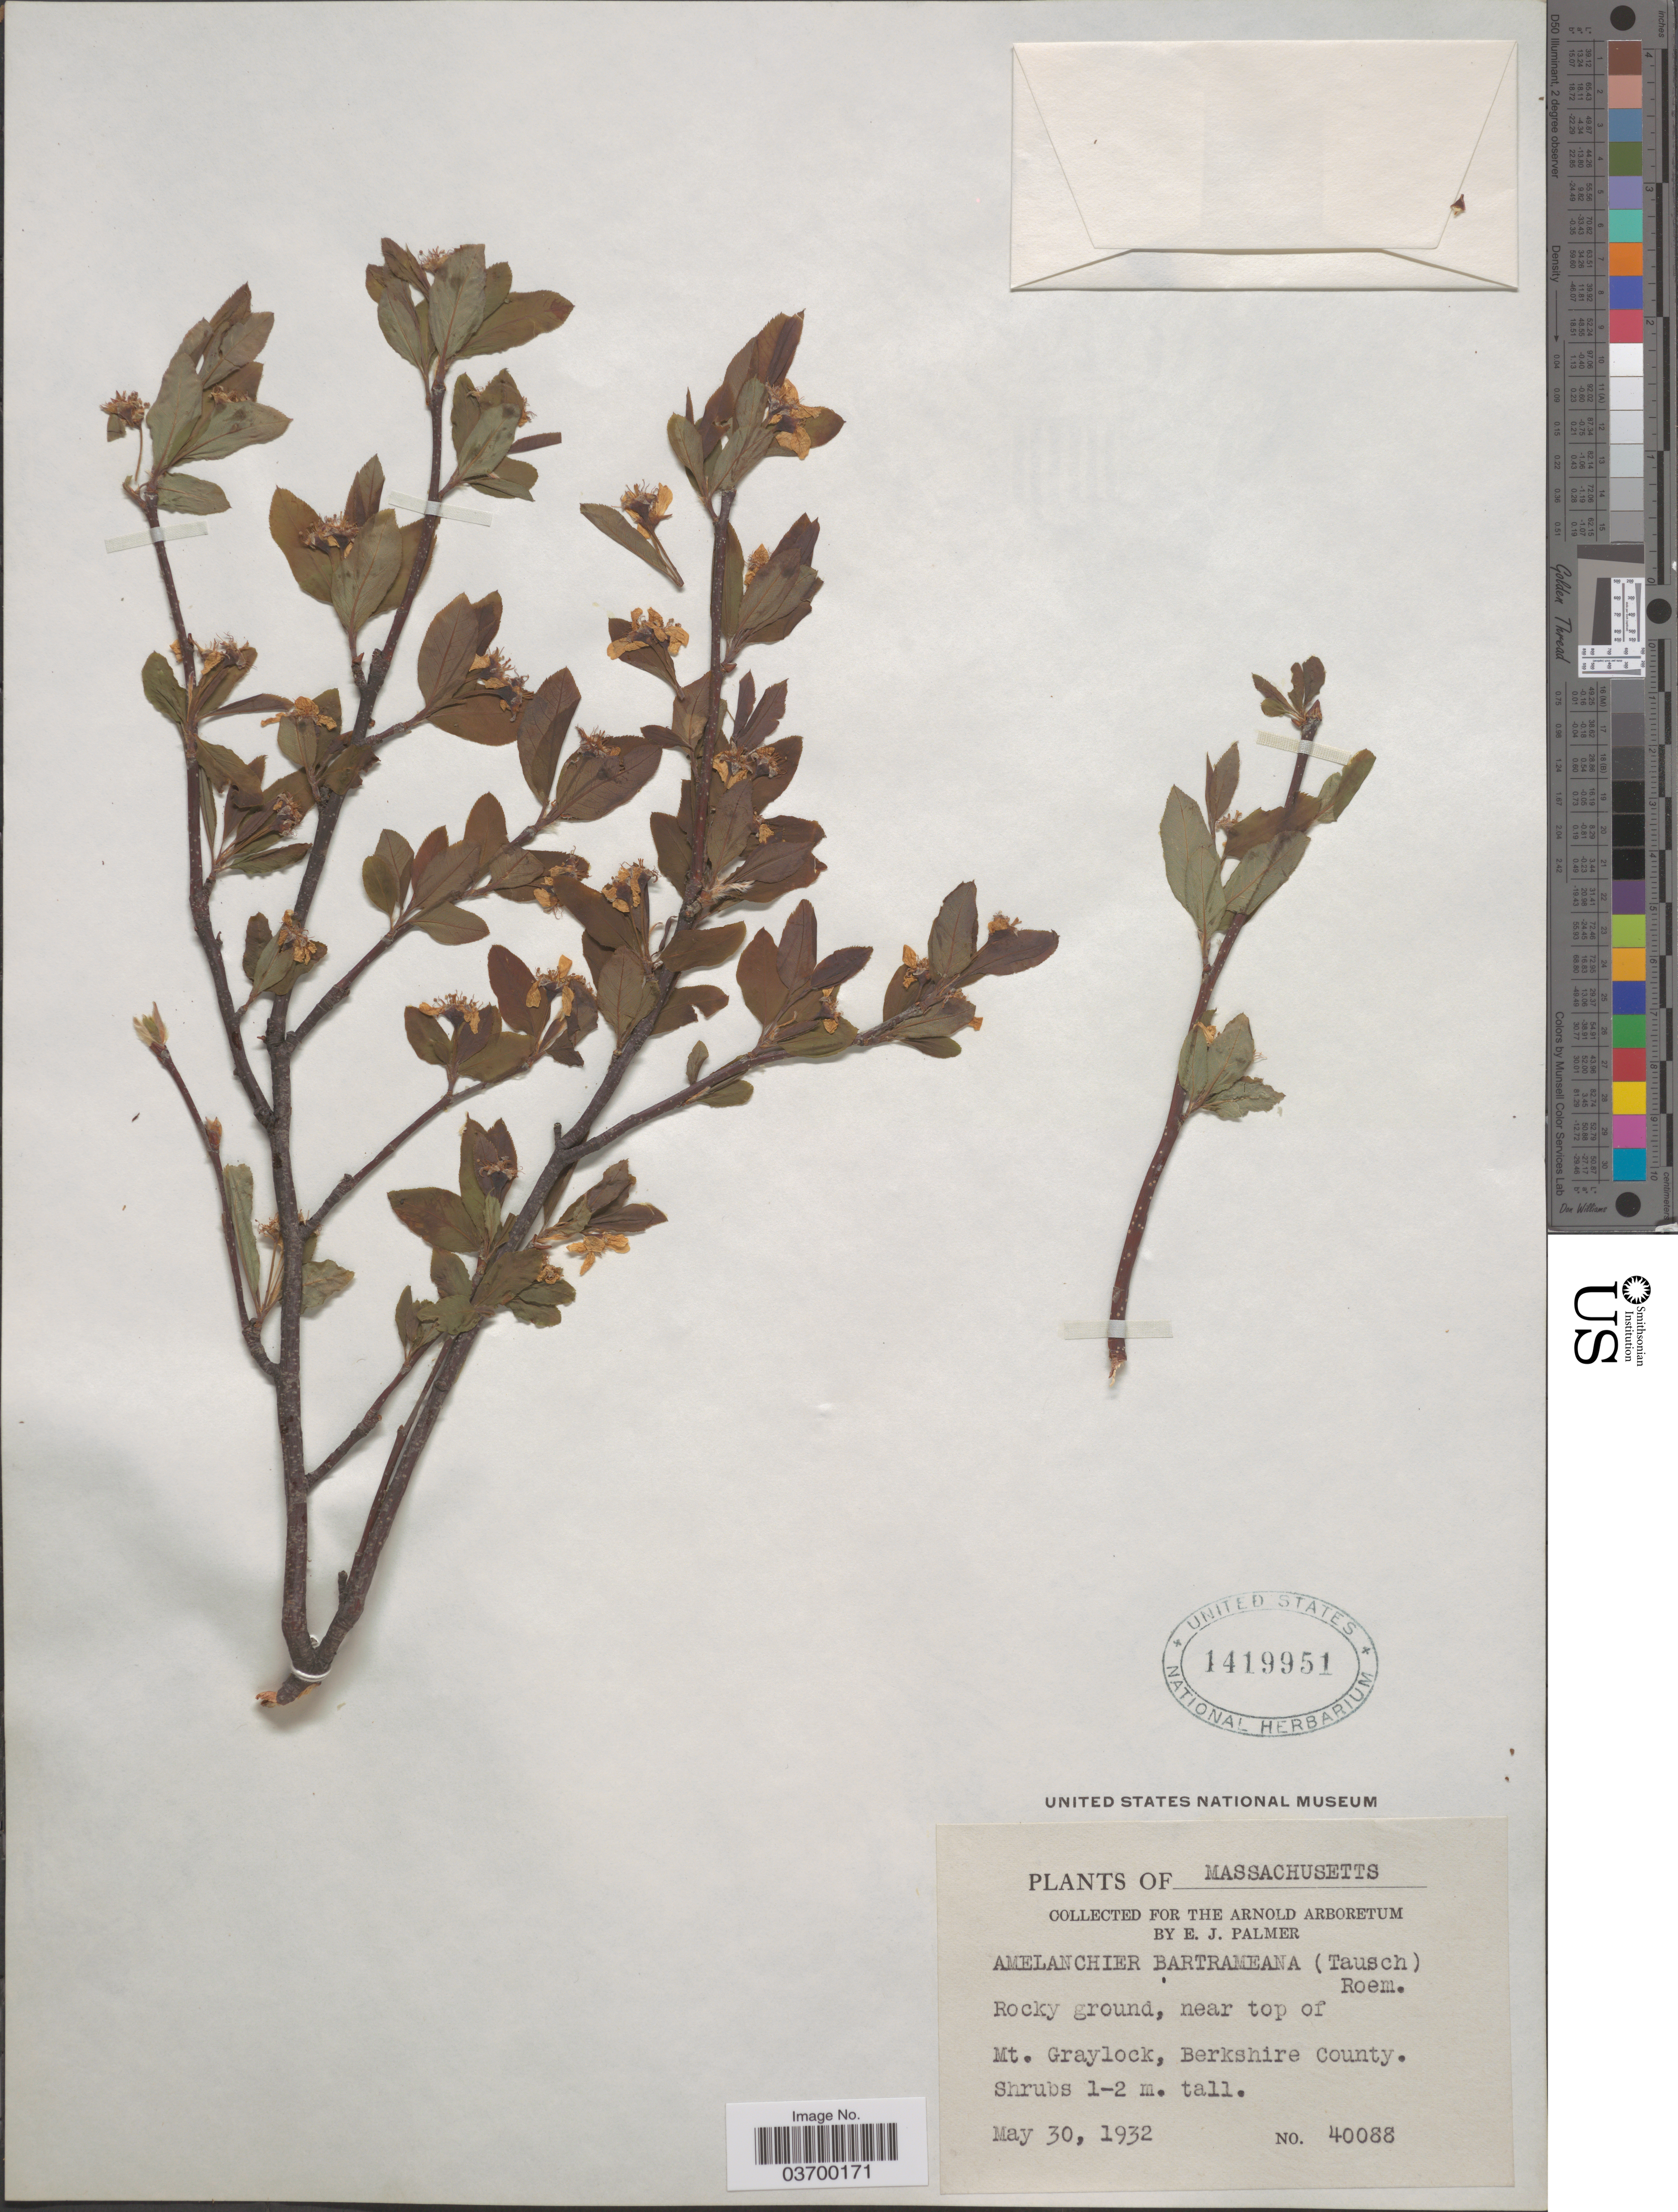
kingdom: Plantae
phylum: Tracheophyta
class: Magnoliopsida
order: Rosales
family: Rosaceae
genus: Amelanchier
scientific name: Amelanchier bartramiana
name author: (Tausch) M. Roem.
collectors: E. J. Palmer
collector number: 40088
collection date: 1932-05-30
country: United States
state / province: Massachusetts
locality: Near top of Mt. Graylock, Berkshire County.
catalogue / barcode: US 1419951